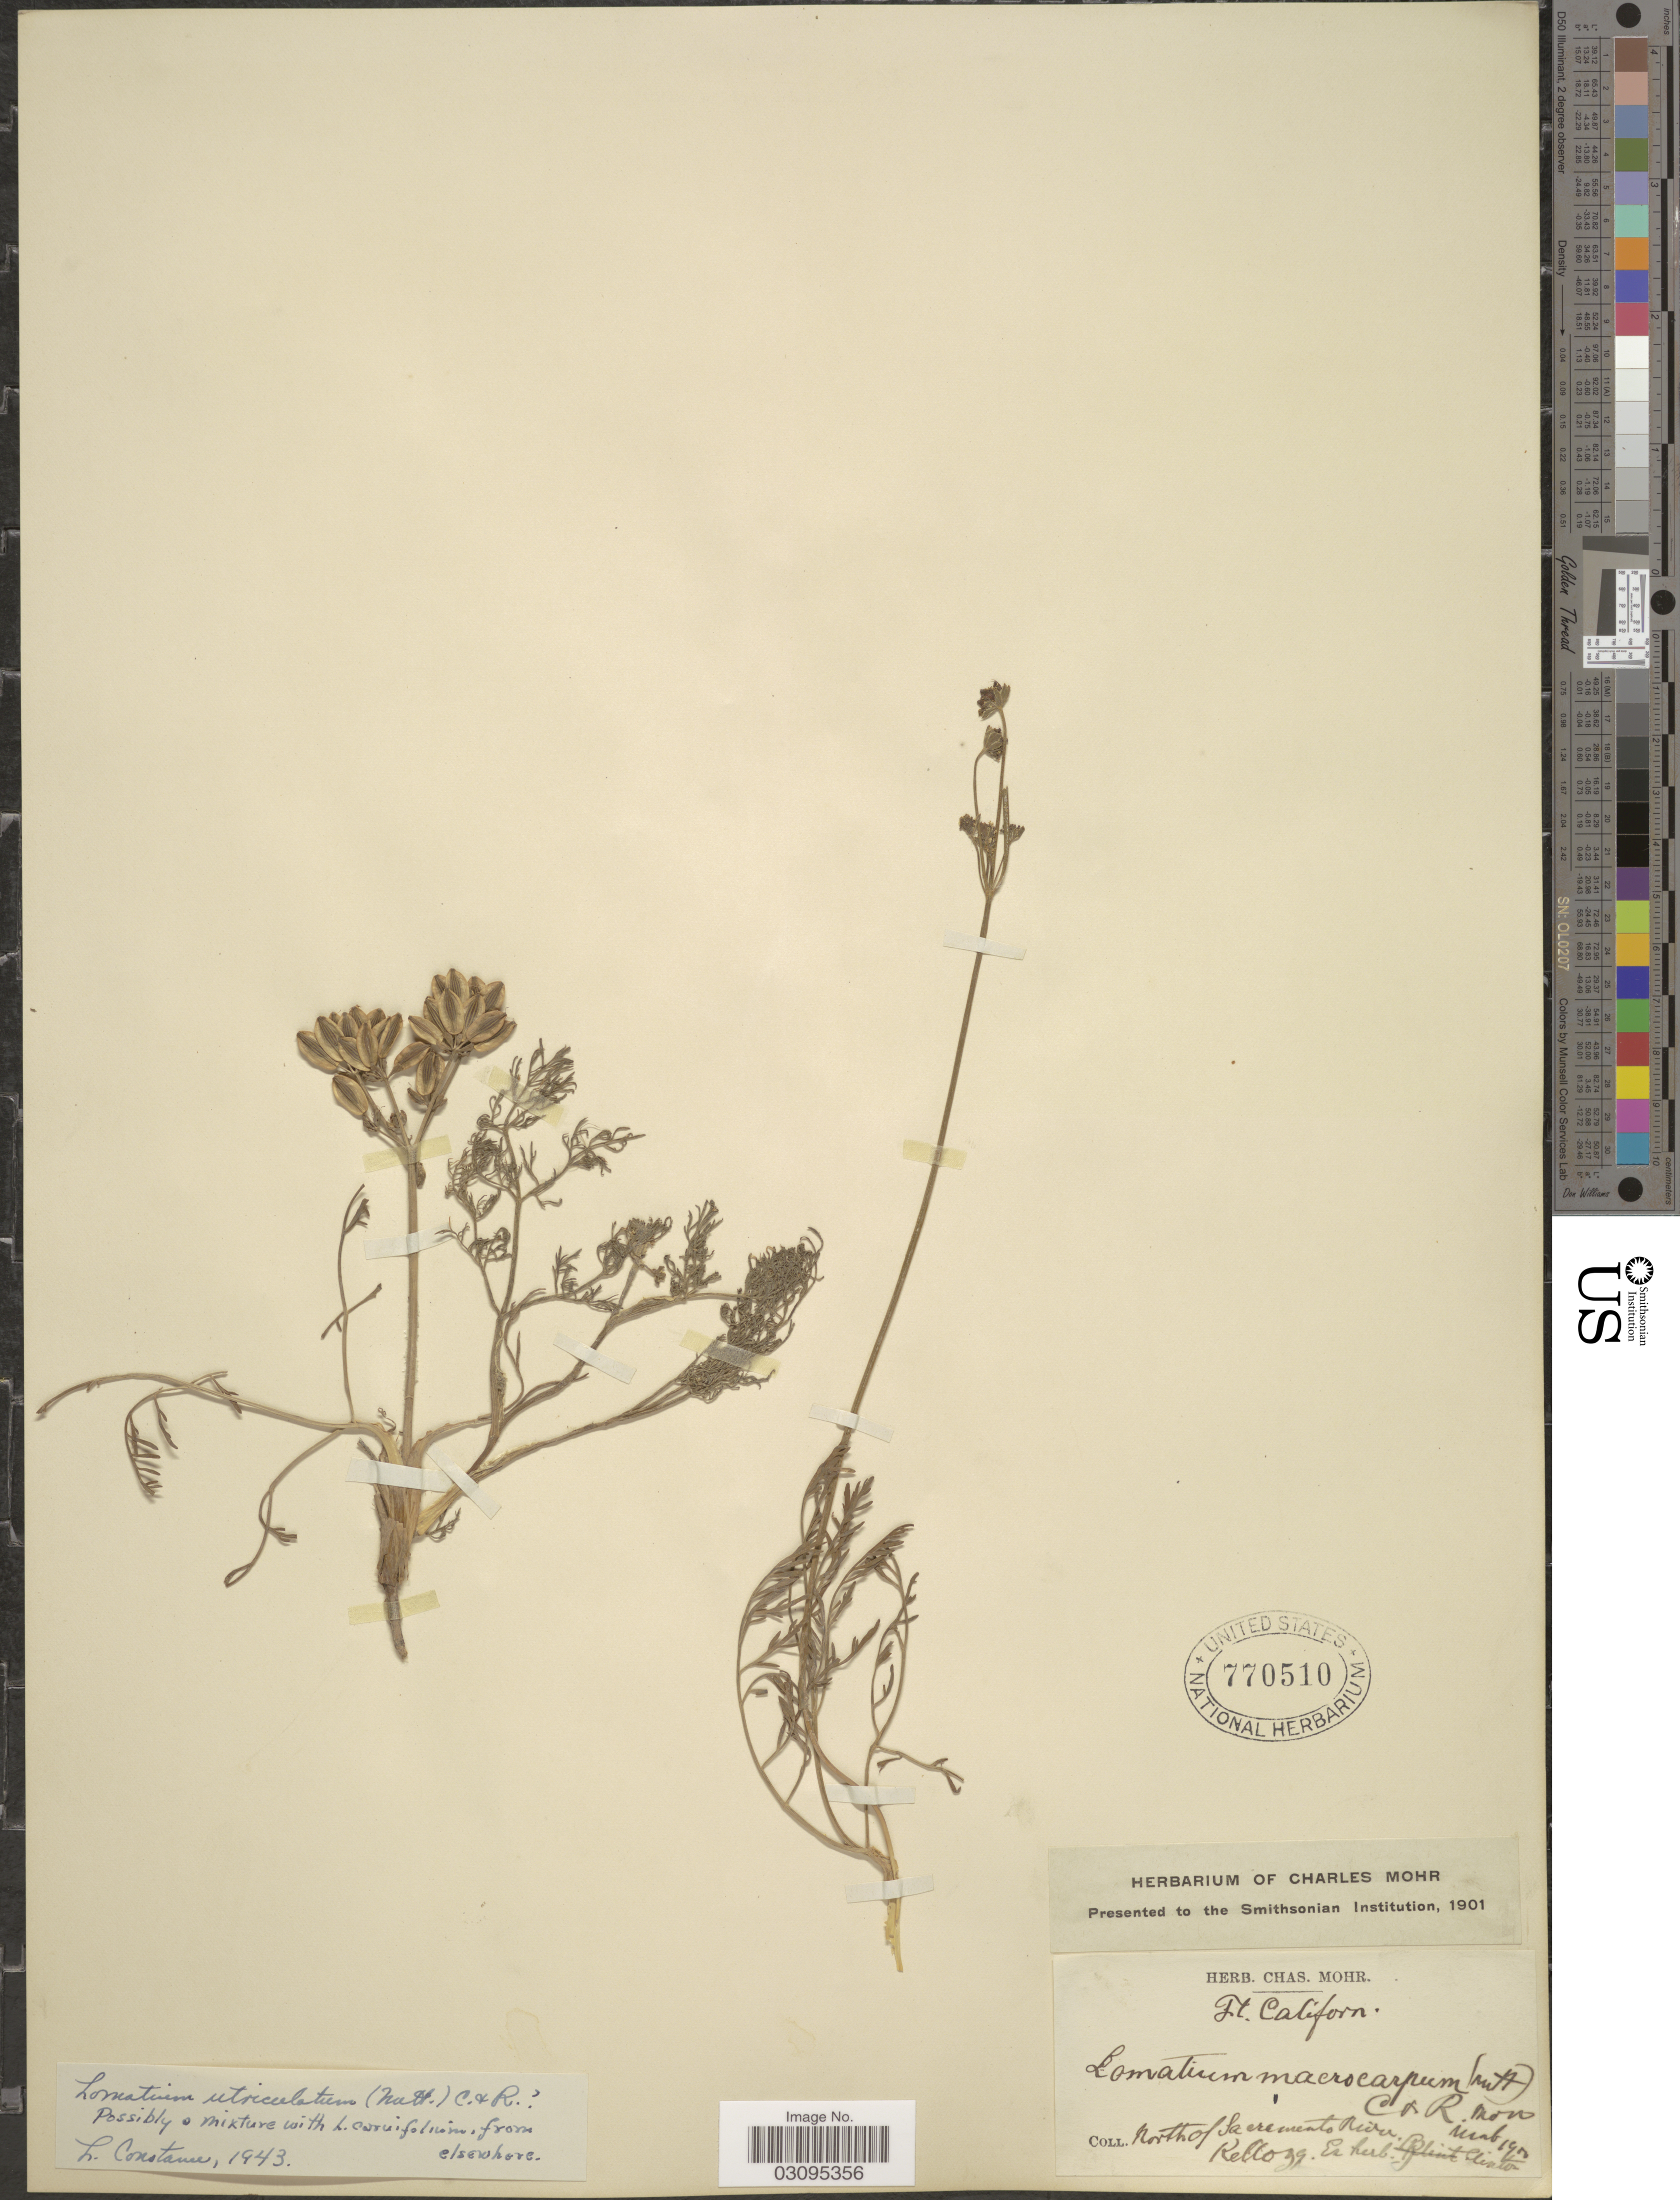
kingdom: Plantae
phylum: Tracheophyta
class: Magnoliopsida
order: Apiales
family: Apiaceae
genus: Lomatium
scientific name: Lomatium utriculatum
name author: (Nutt. ex Torr. & A. Gray) J.M. Coult. & Rose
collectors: -- Kellogg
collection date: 1900-03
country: United States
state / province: California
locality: North of Sacramento River.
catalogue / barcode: US 770510